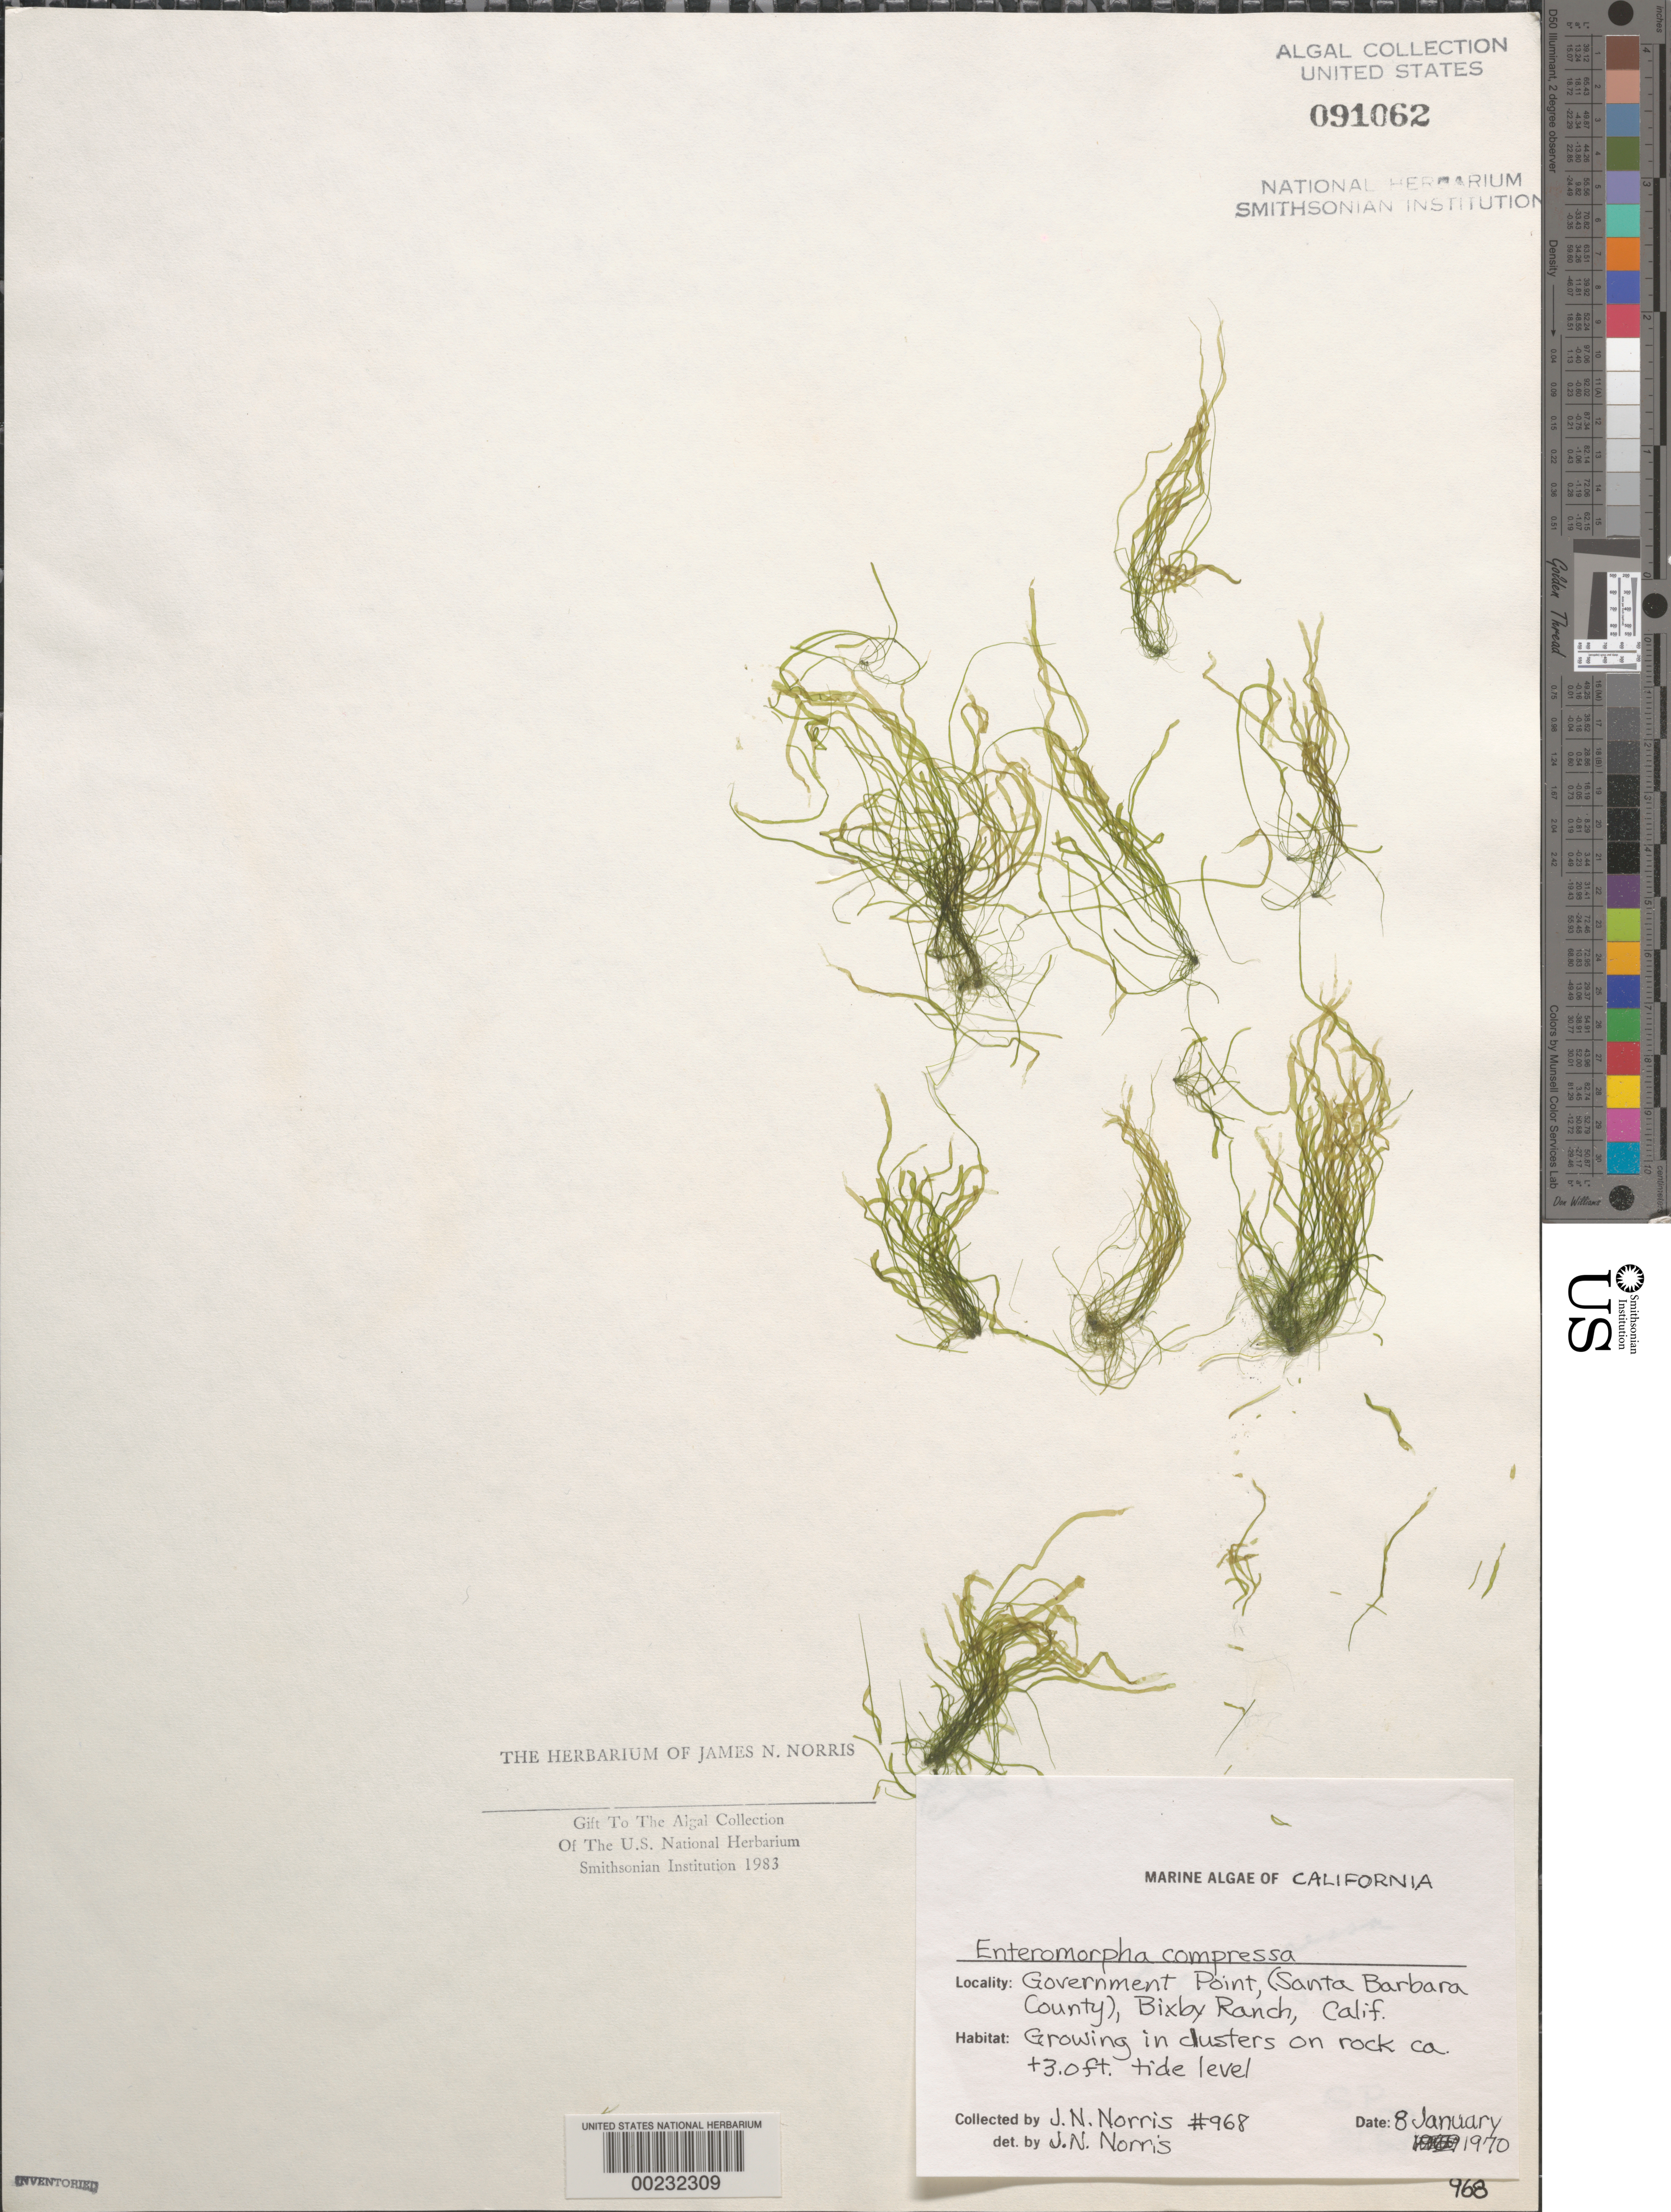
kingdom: Plantae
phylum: Chlorophyta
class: Ulvophyceae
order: Ulvales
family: Ulvaceae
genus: Ulva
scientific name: Ulva compressa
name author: L.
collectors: J. N. Norris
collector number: JN-968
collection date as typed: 08 Jan 1970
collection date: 1970-01-08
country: United States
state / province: California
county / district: Santa Barbara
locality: Government Point, Bixby Ranch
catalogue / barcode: US 91062